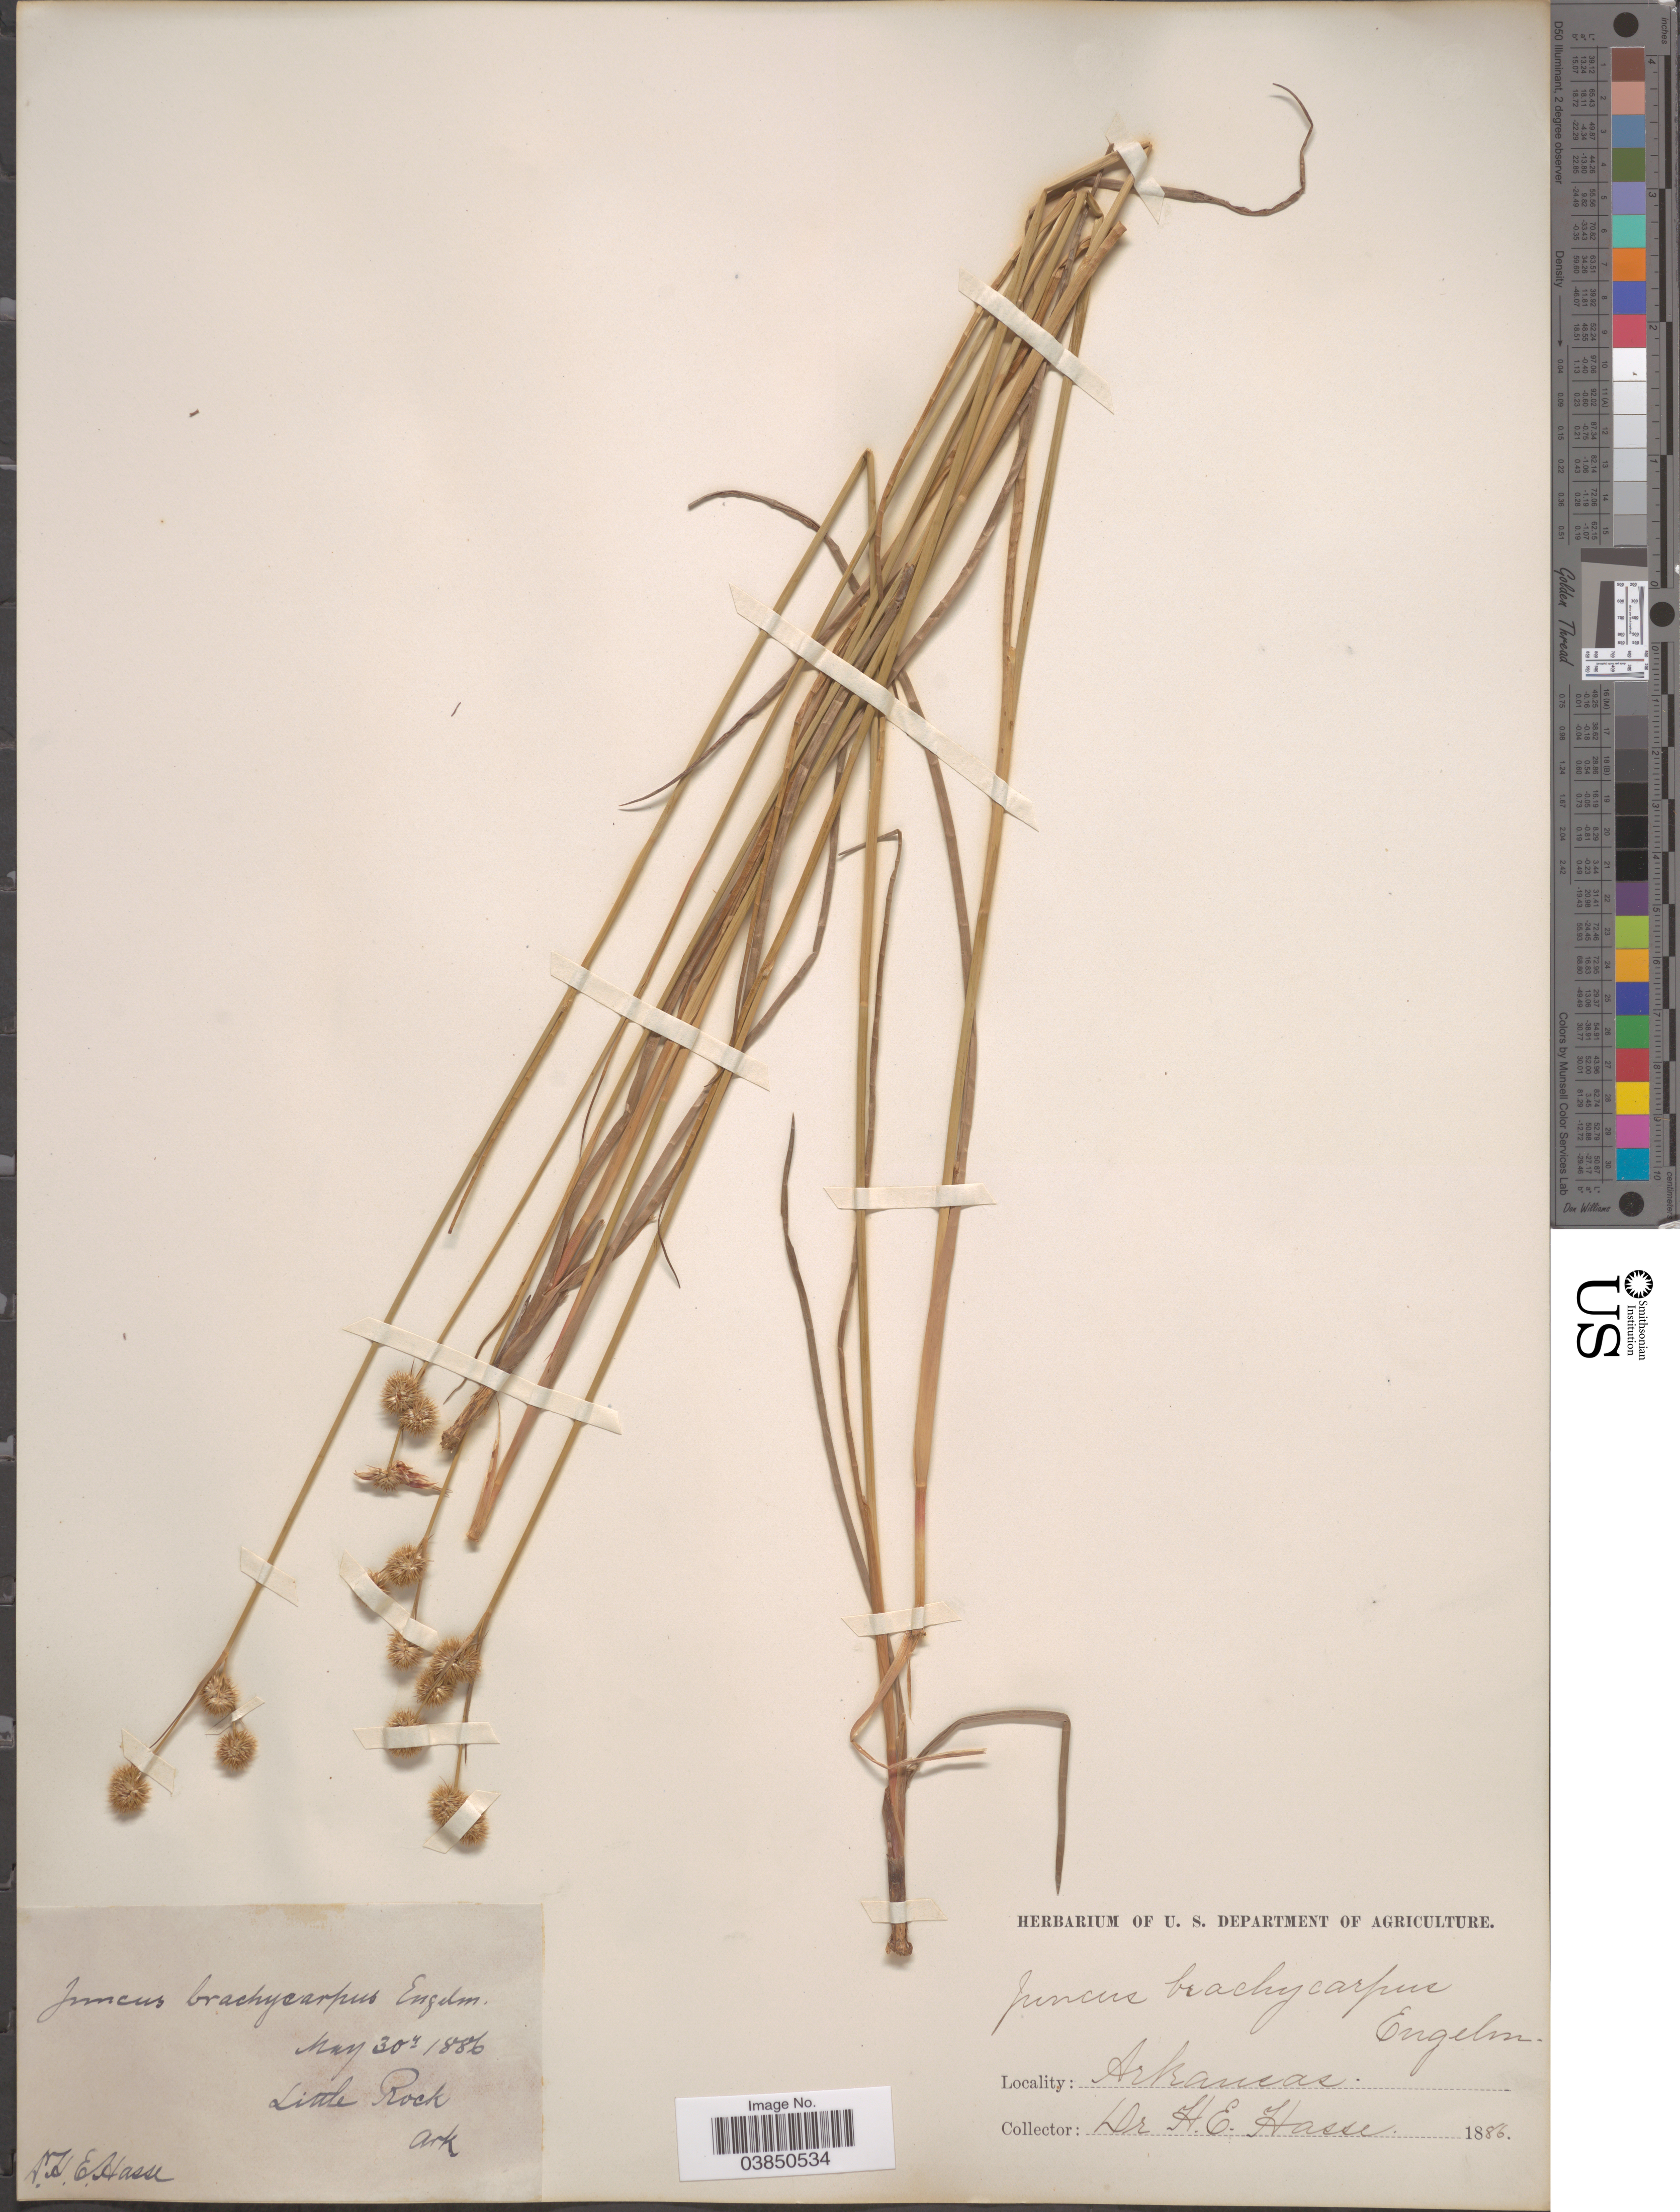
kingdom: Plantae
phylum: Tracheophyta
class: Liliopsida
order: Poales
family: Juncaceae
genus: Juncus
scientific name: Juncus brachycarpus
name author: Engelm.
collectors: H. E. Hasse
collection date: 1886-05-30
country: United States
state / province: Arkansas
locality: Little Rock.